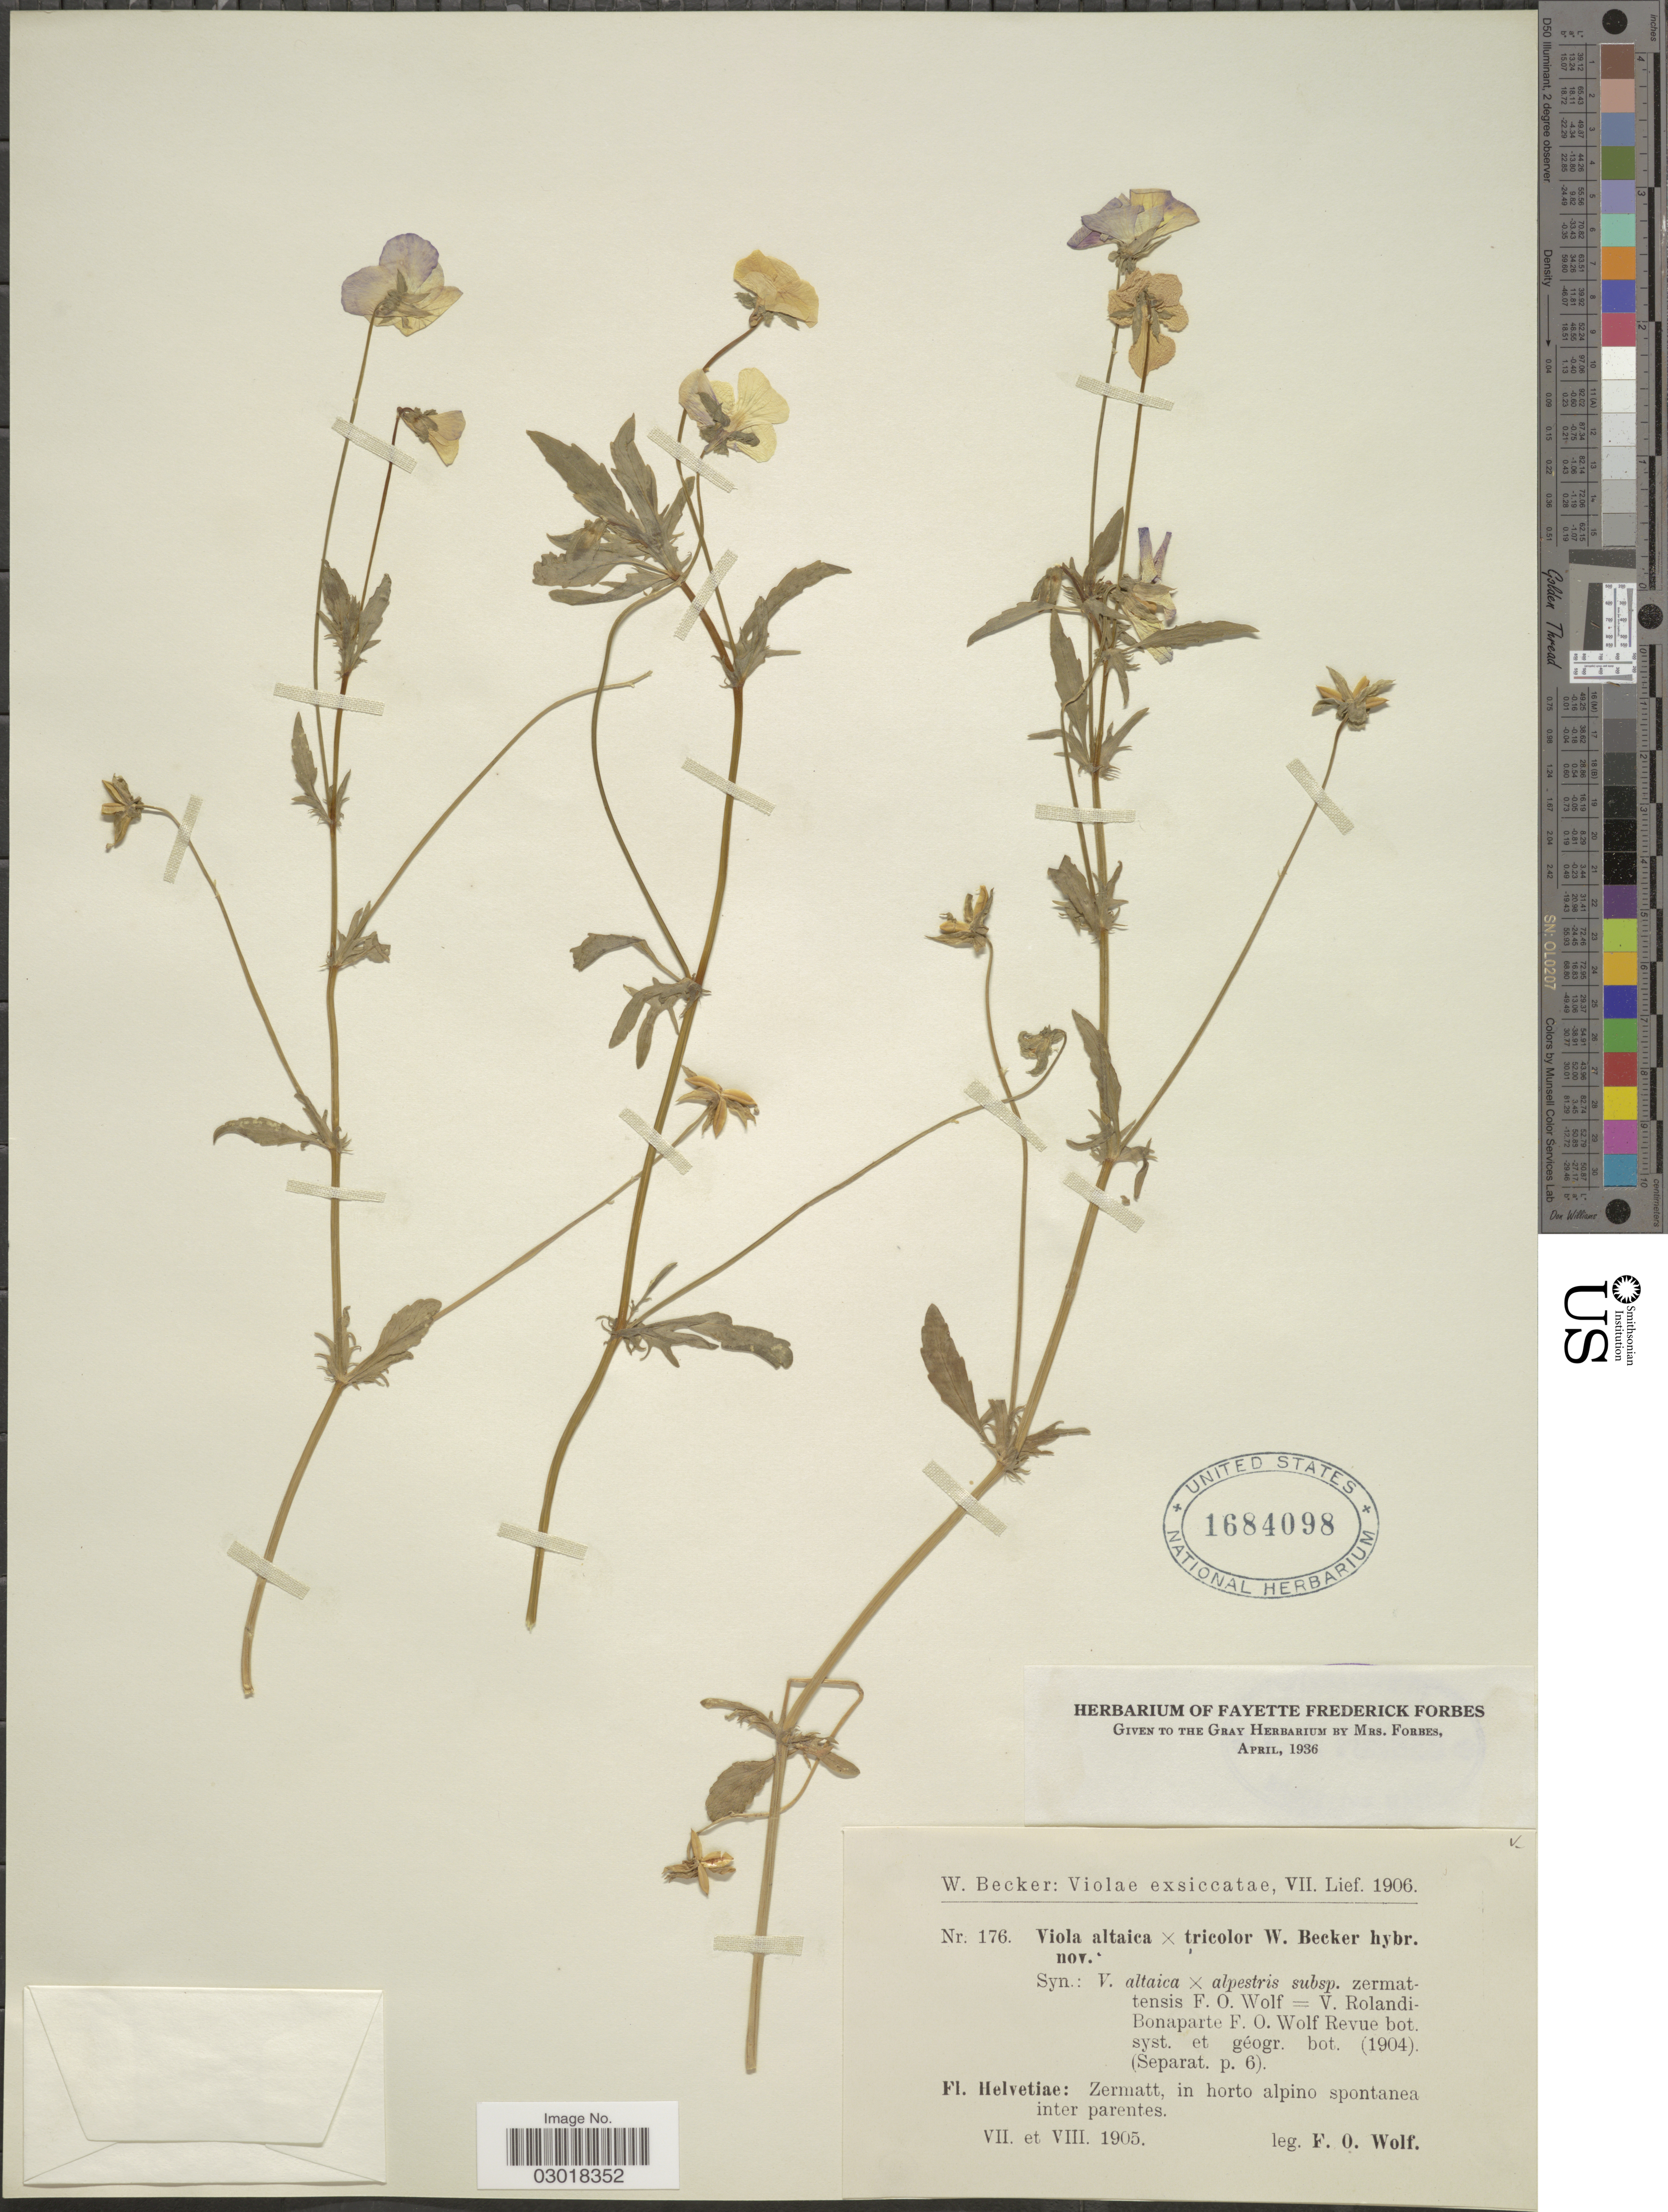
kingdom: Plantae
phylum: Tracheophyta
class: Magnoliopsida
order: Malpighiales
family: Violaceae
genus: Viola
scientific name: Viola altaica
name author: Ker Gawl.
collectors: F. Wolf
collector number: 176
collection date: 1905-07/1905-08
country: Switzerland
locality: Zermatt, in horto apino spontanea inter parentes.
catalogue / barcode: US 1684098